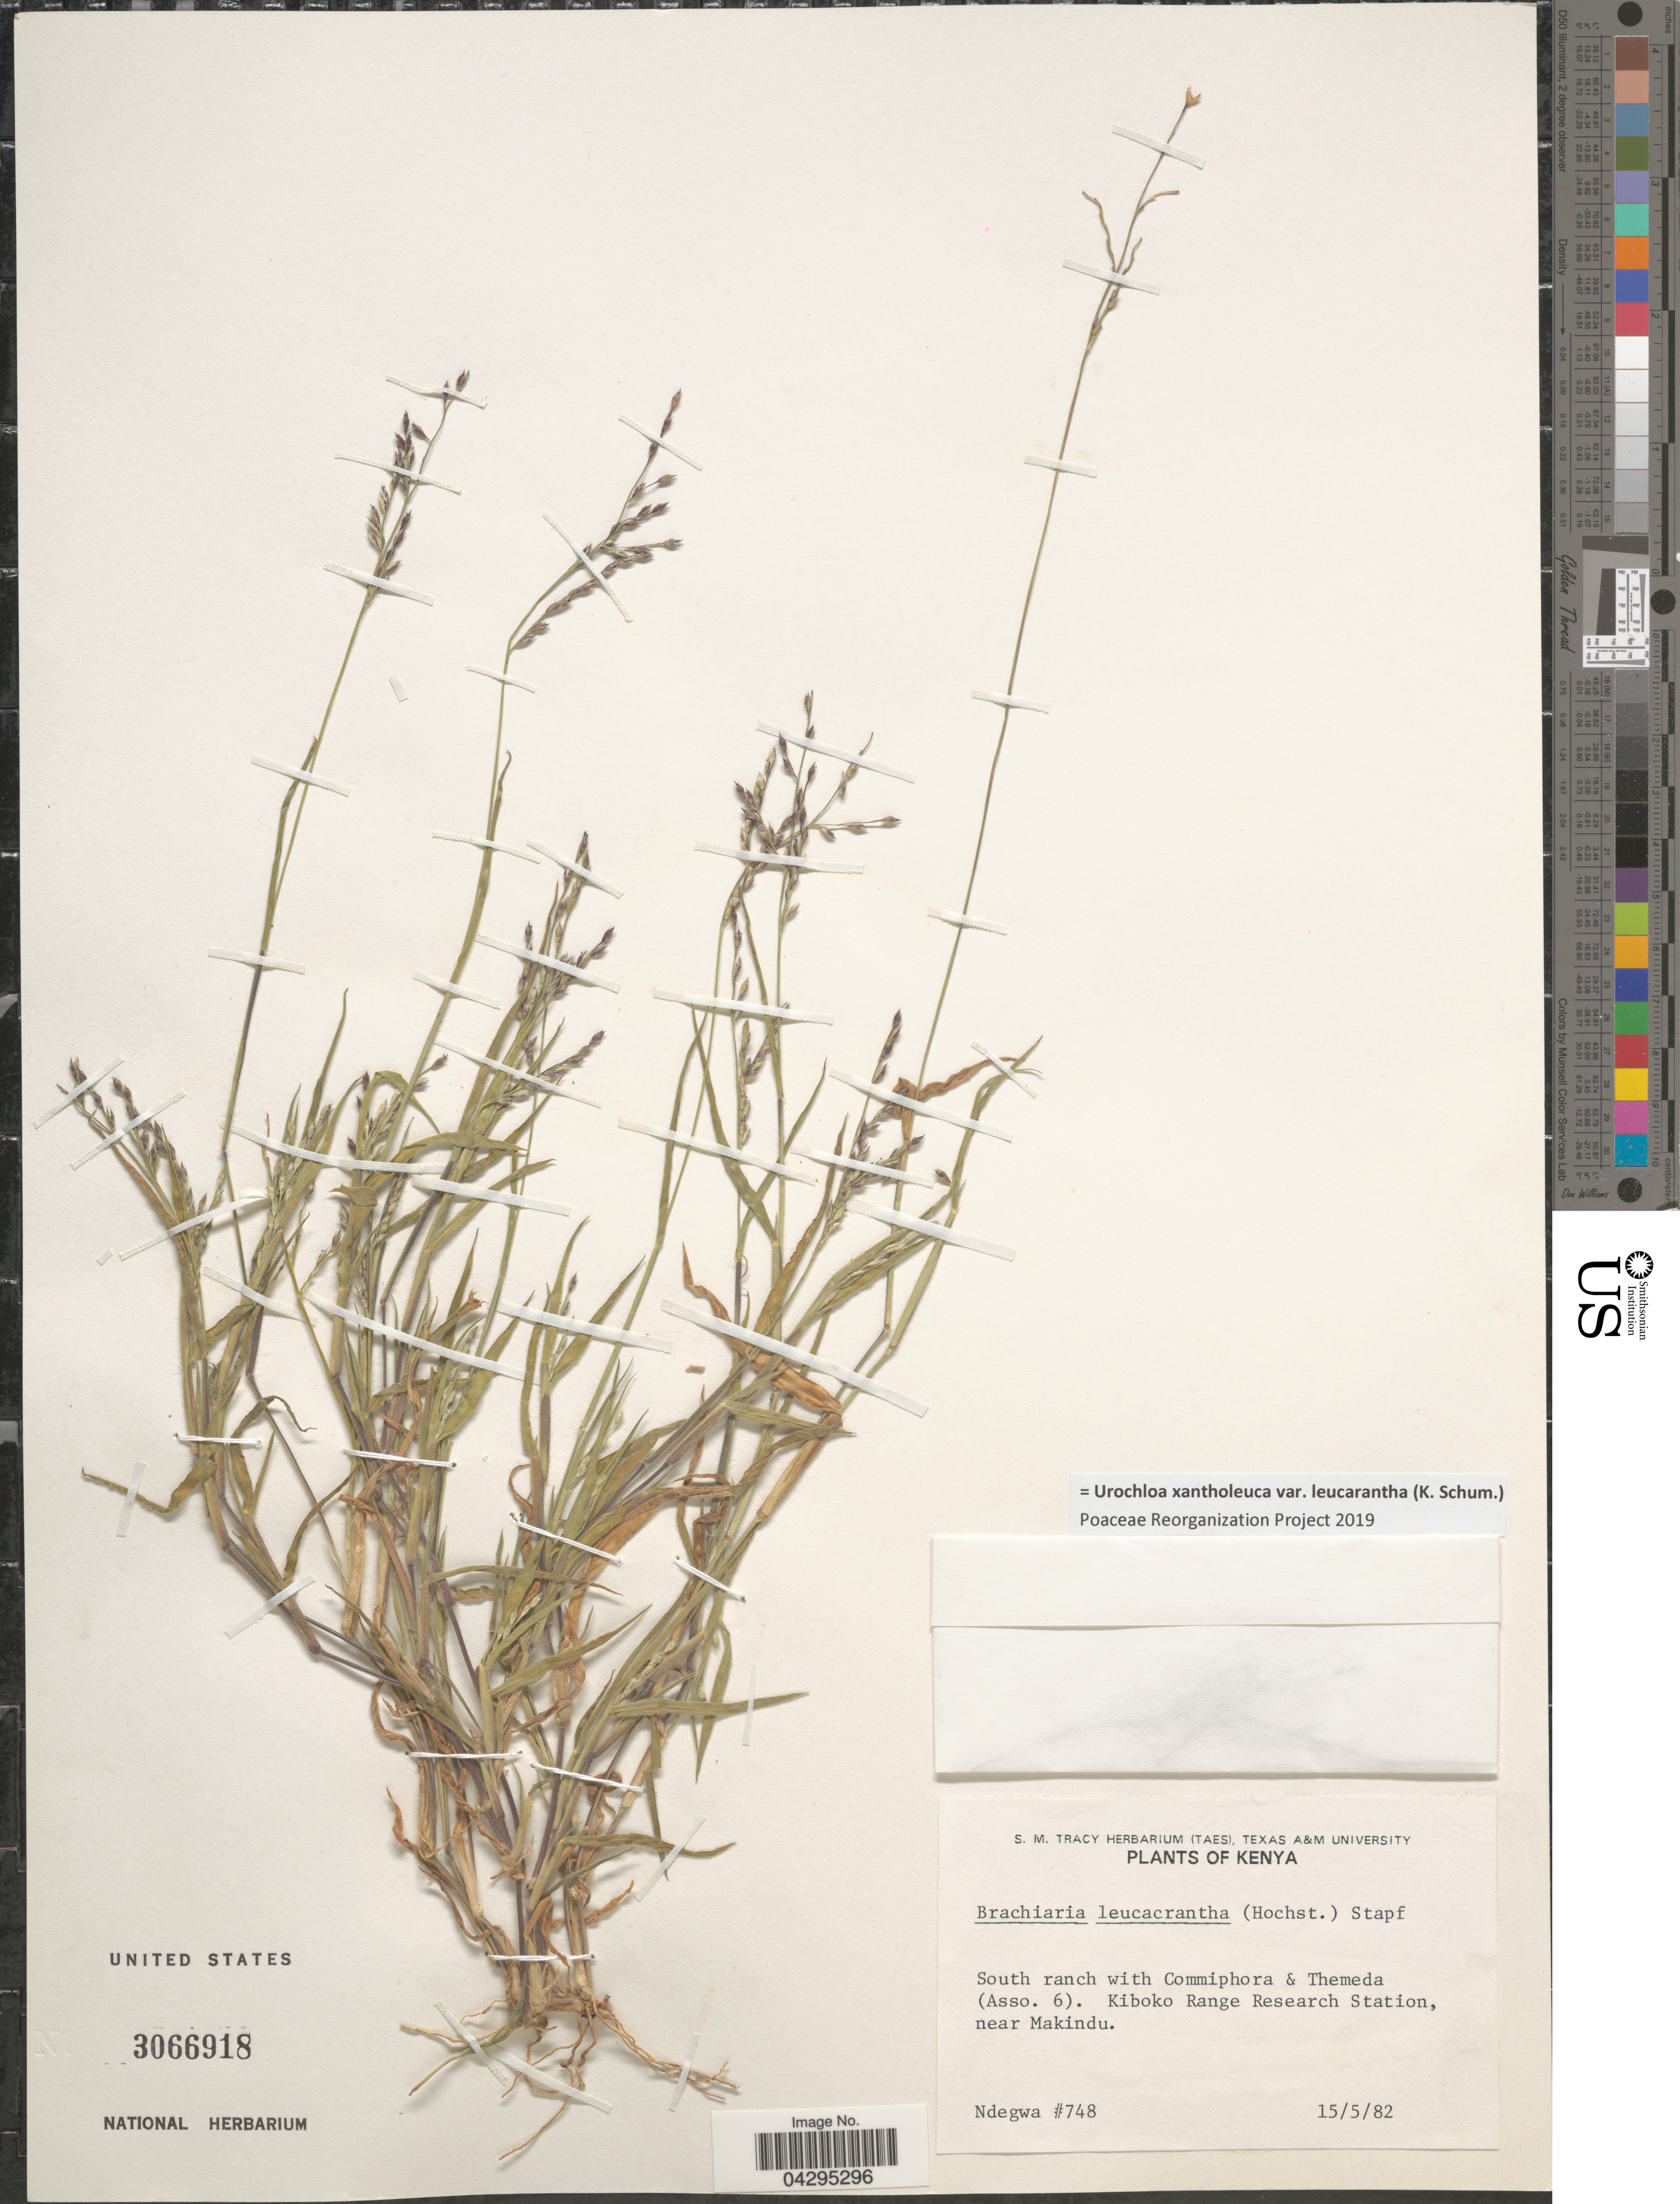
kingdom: Plantae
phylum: Tracheophyta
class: Liliopsida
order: Poales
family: Poaceae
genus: Urochloa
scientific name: Urochloa xantholeuca var. leucarantha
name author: (K. Schum.)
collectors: -. Ndegwa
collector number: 748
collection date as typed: Transcribed d/m/y: 15/5/82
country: Kenya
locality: South ranch. Kiboko Range Research Station, near Makindu.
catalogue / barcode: US 3066918